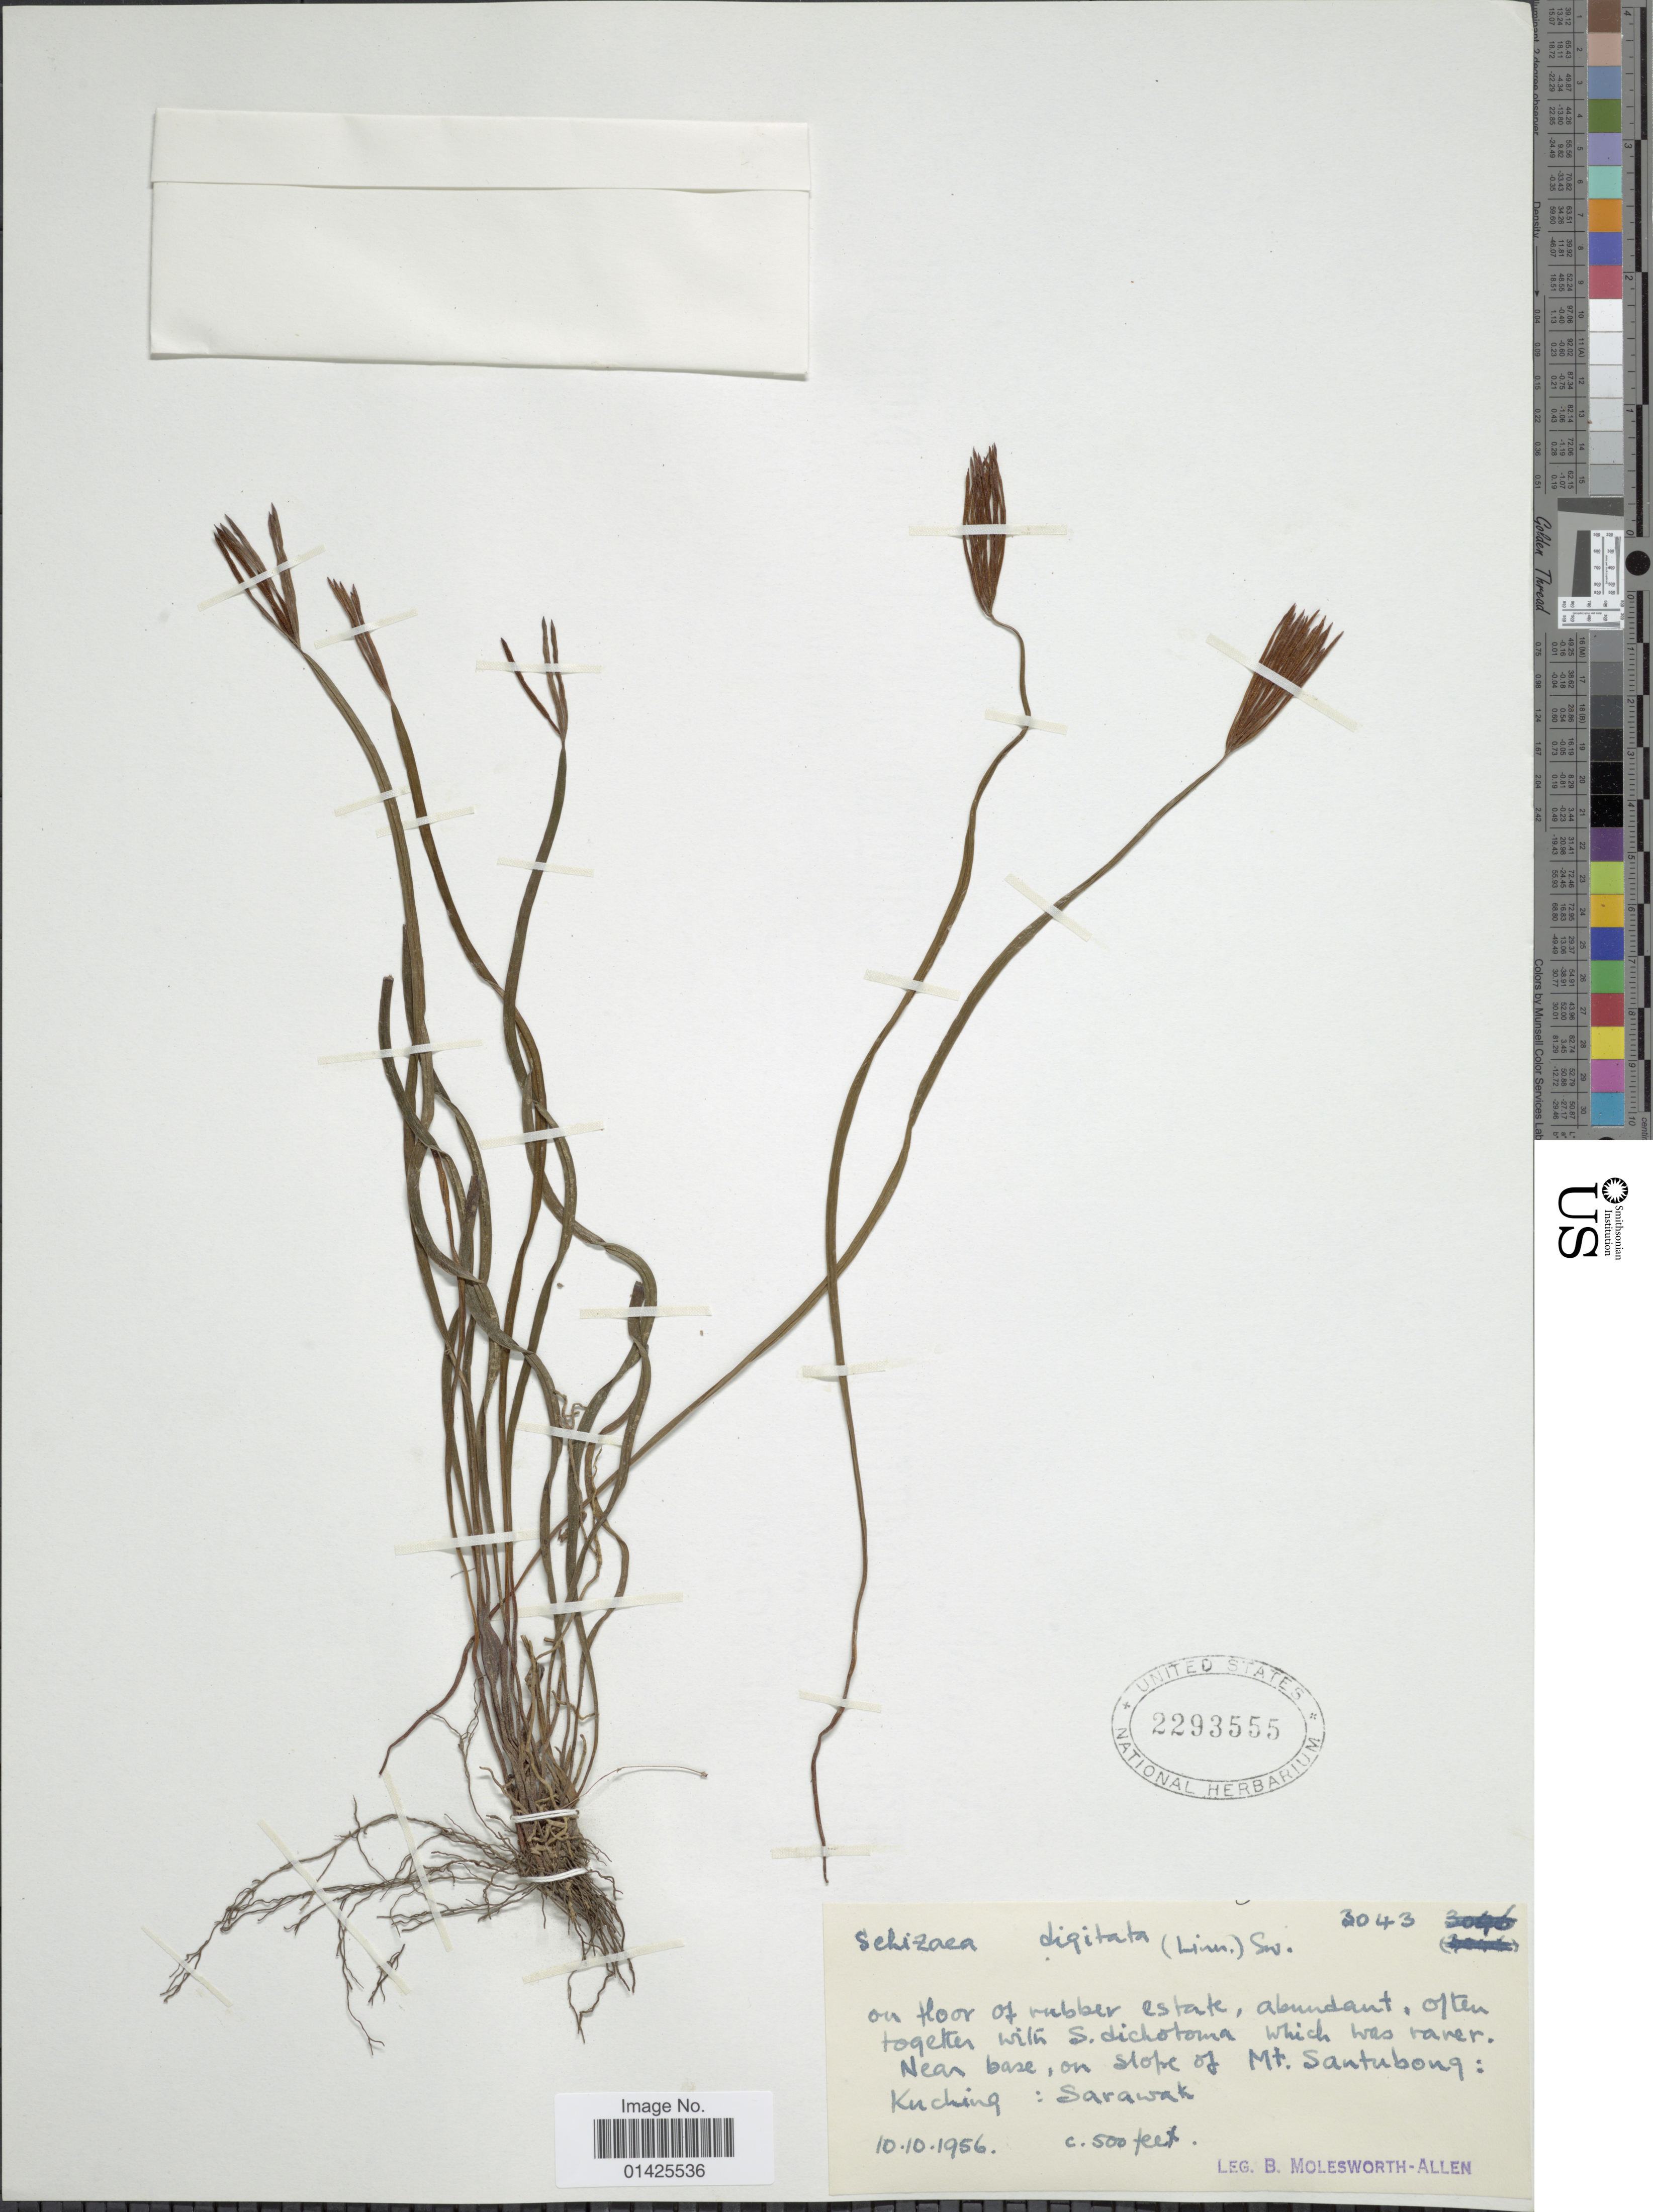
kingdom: Plantae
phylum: Tracheophyta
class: Polypodiopsida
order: Schizaeales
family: Schizaeaceae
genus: Actinostachys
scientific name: Actinostachys digitata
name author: (L.) Wall.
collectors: B. E. G. Molesworth-Allen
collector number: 3043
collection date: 1956-10-10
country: Malaysia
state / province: Sarawak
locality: Near base, on slope of Mt. Santubong: Kuching.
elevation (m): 152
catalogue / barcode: US 2293555